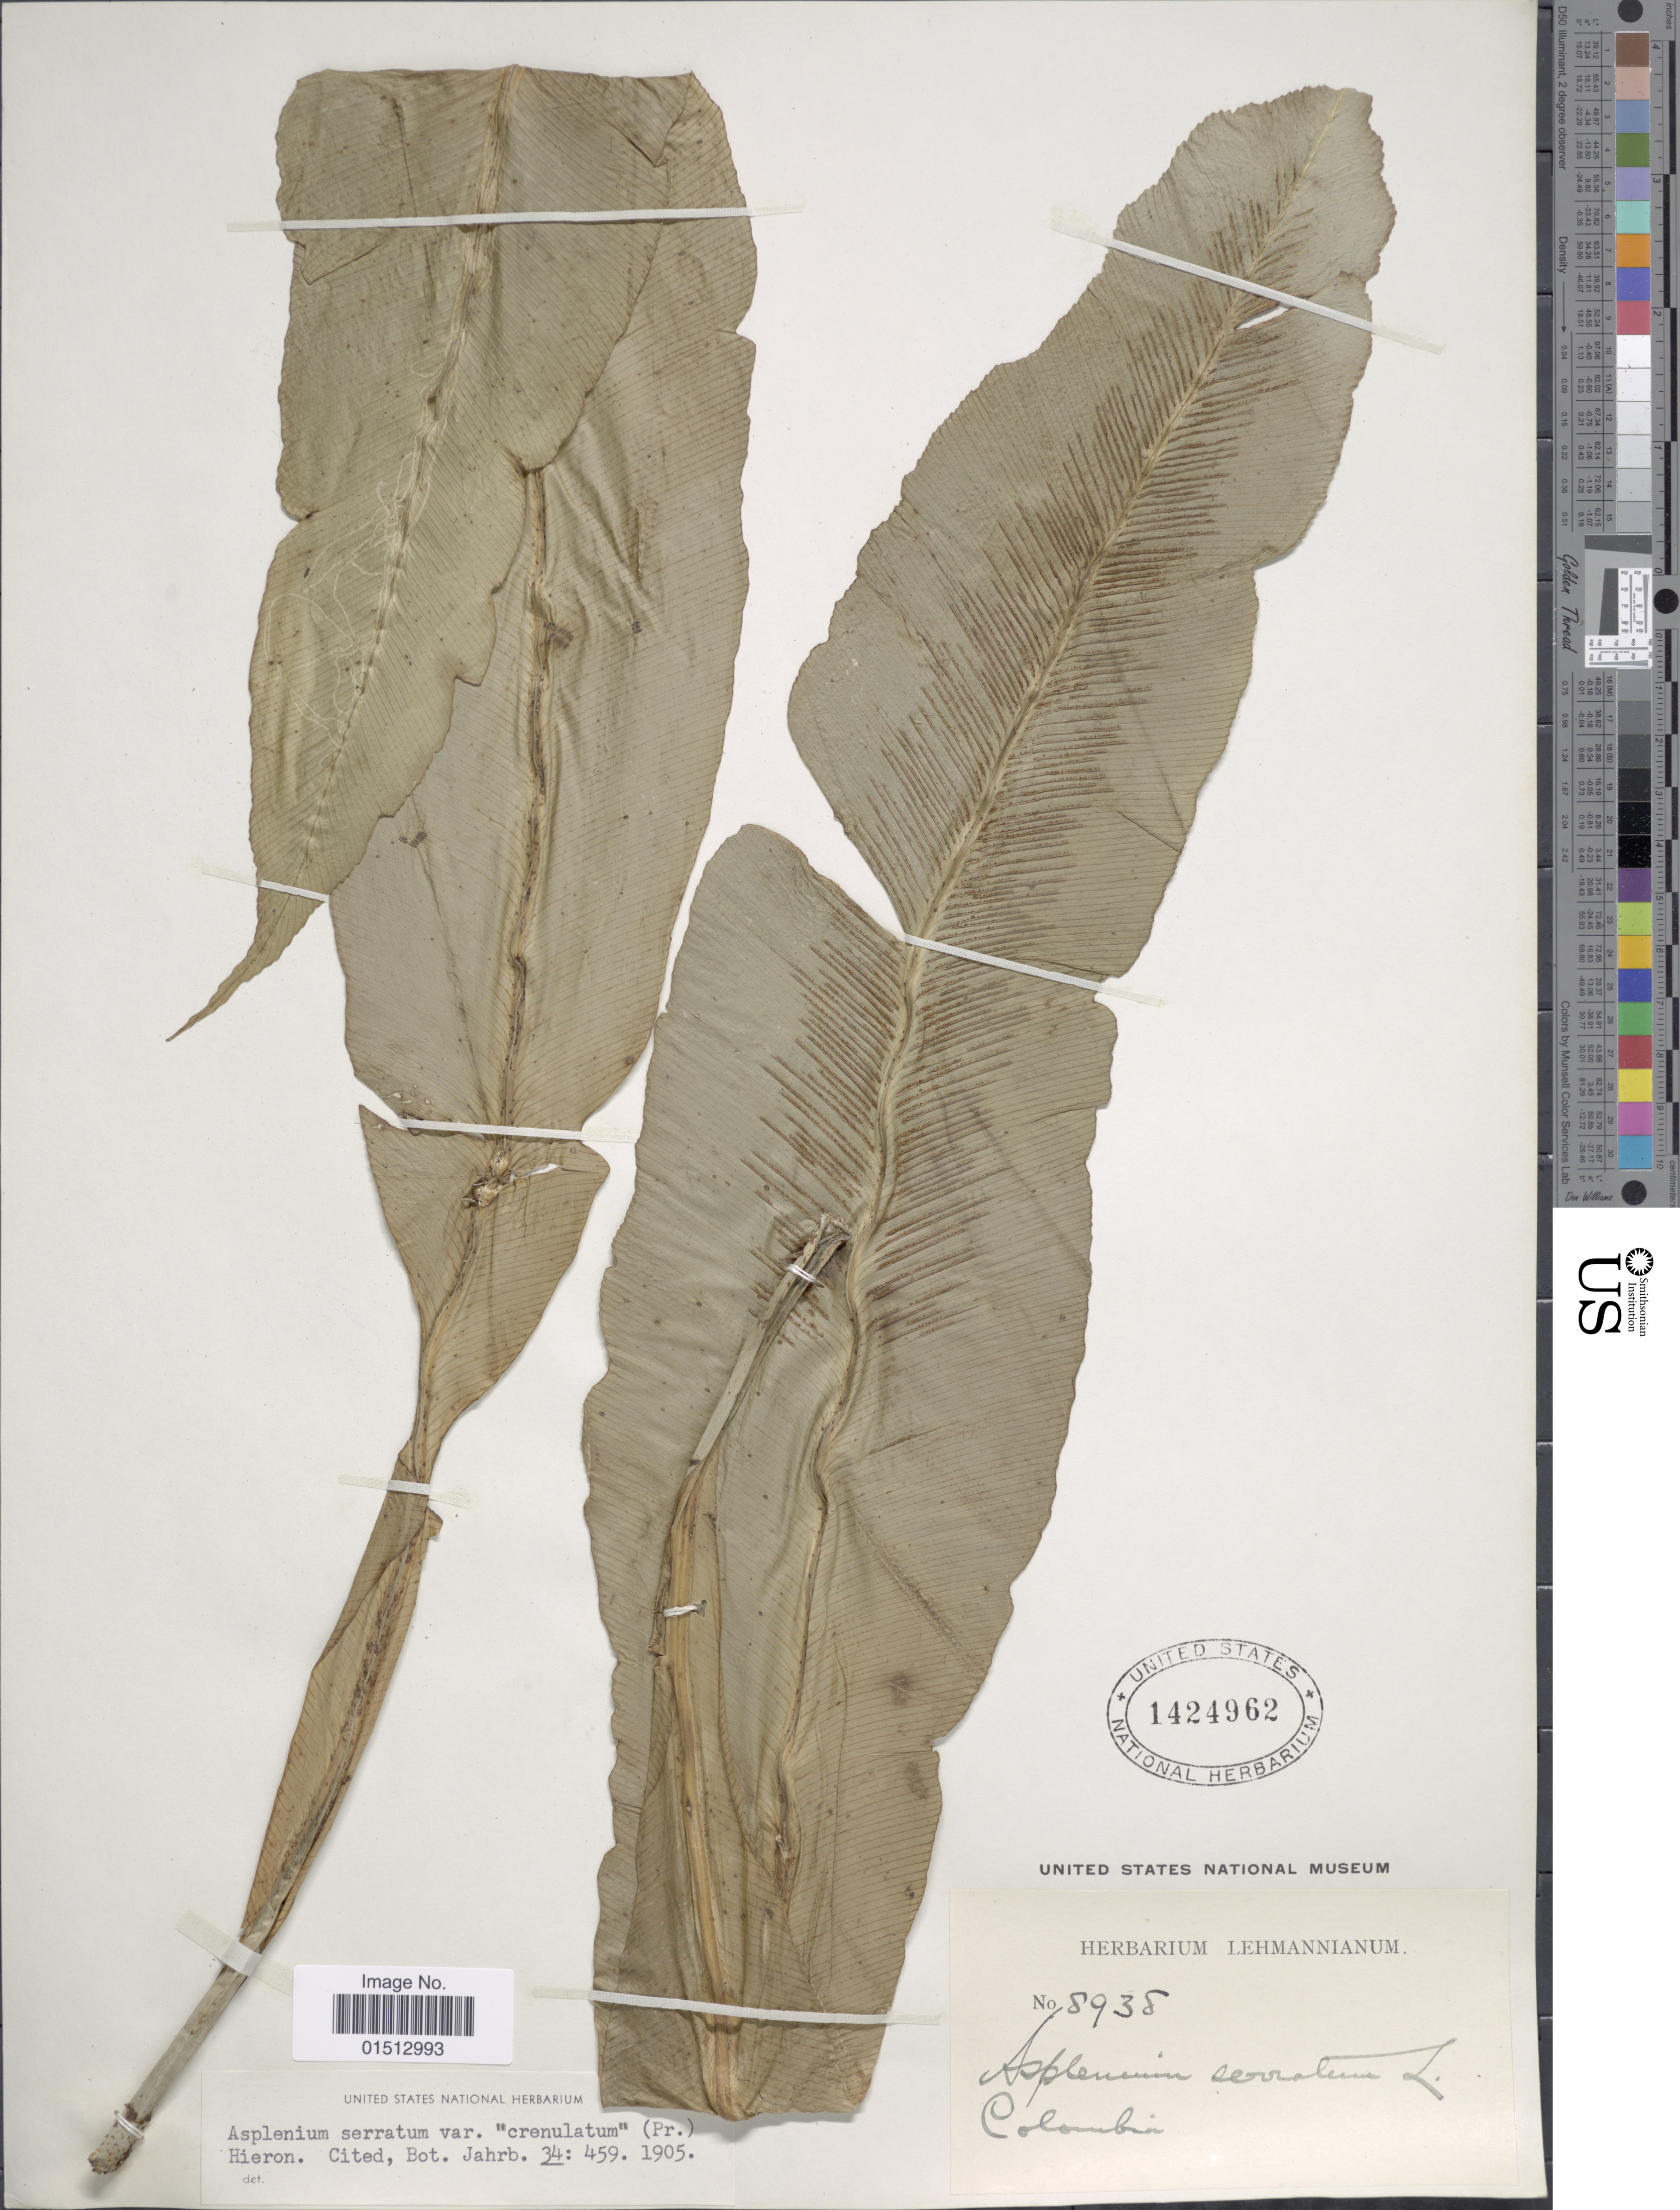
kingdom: Plantae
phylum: Tracheophyta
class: Polypodiopsida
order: Polypodiales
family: Aspleniaceae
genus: Asplenium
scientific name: Asplenium serratum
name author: L.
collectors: ex herb. Lehmannianum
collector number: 8938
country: Colombia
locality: Colombia.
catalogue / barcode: US 1424962